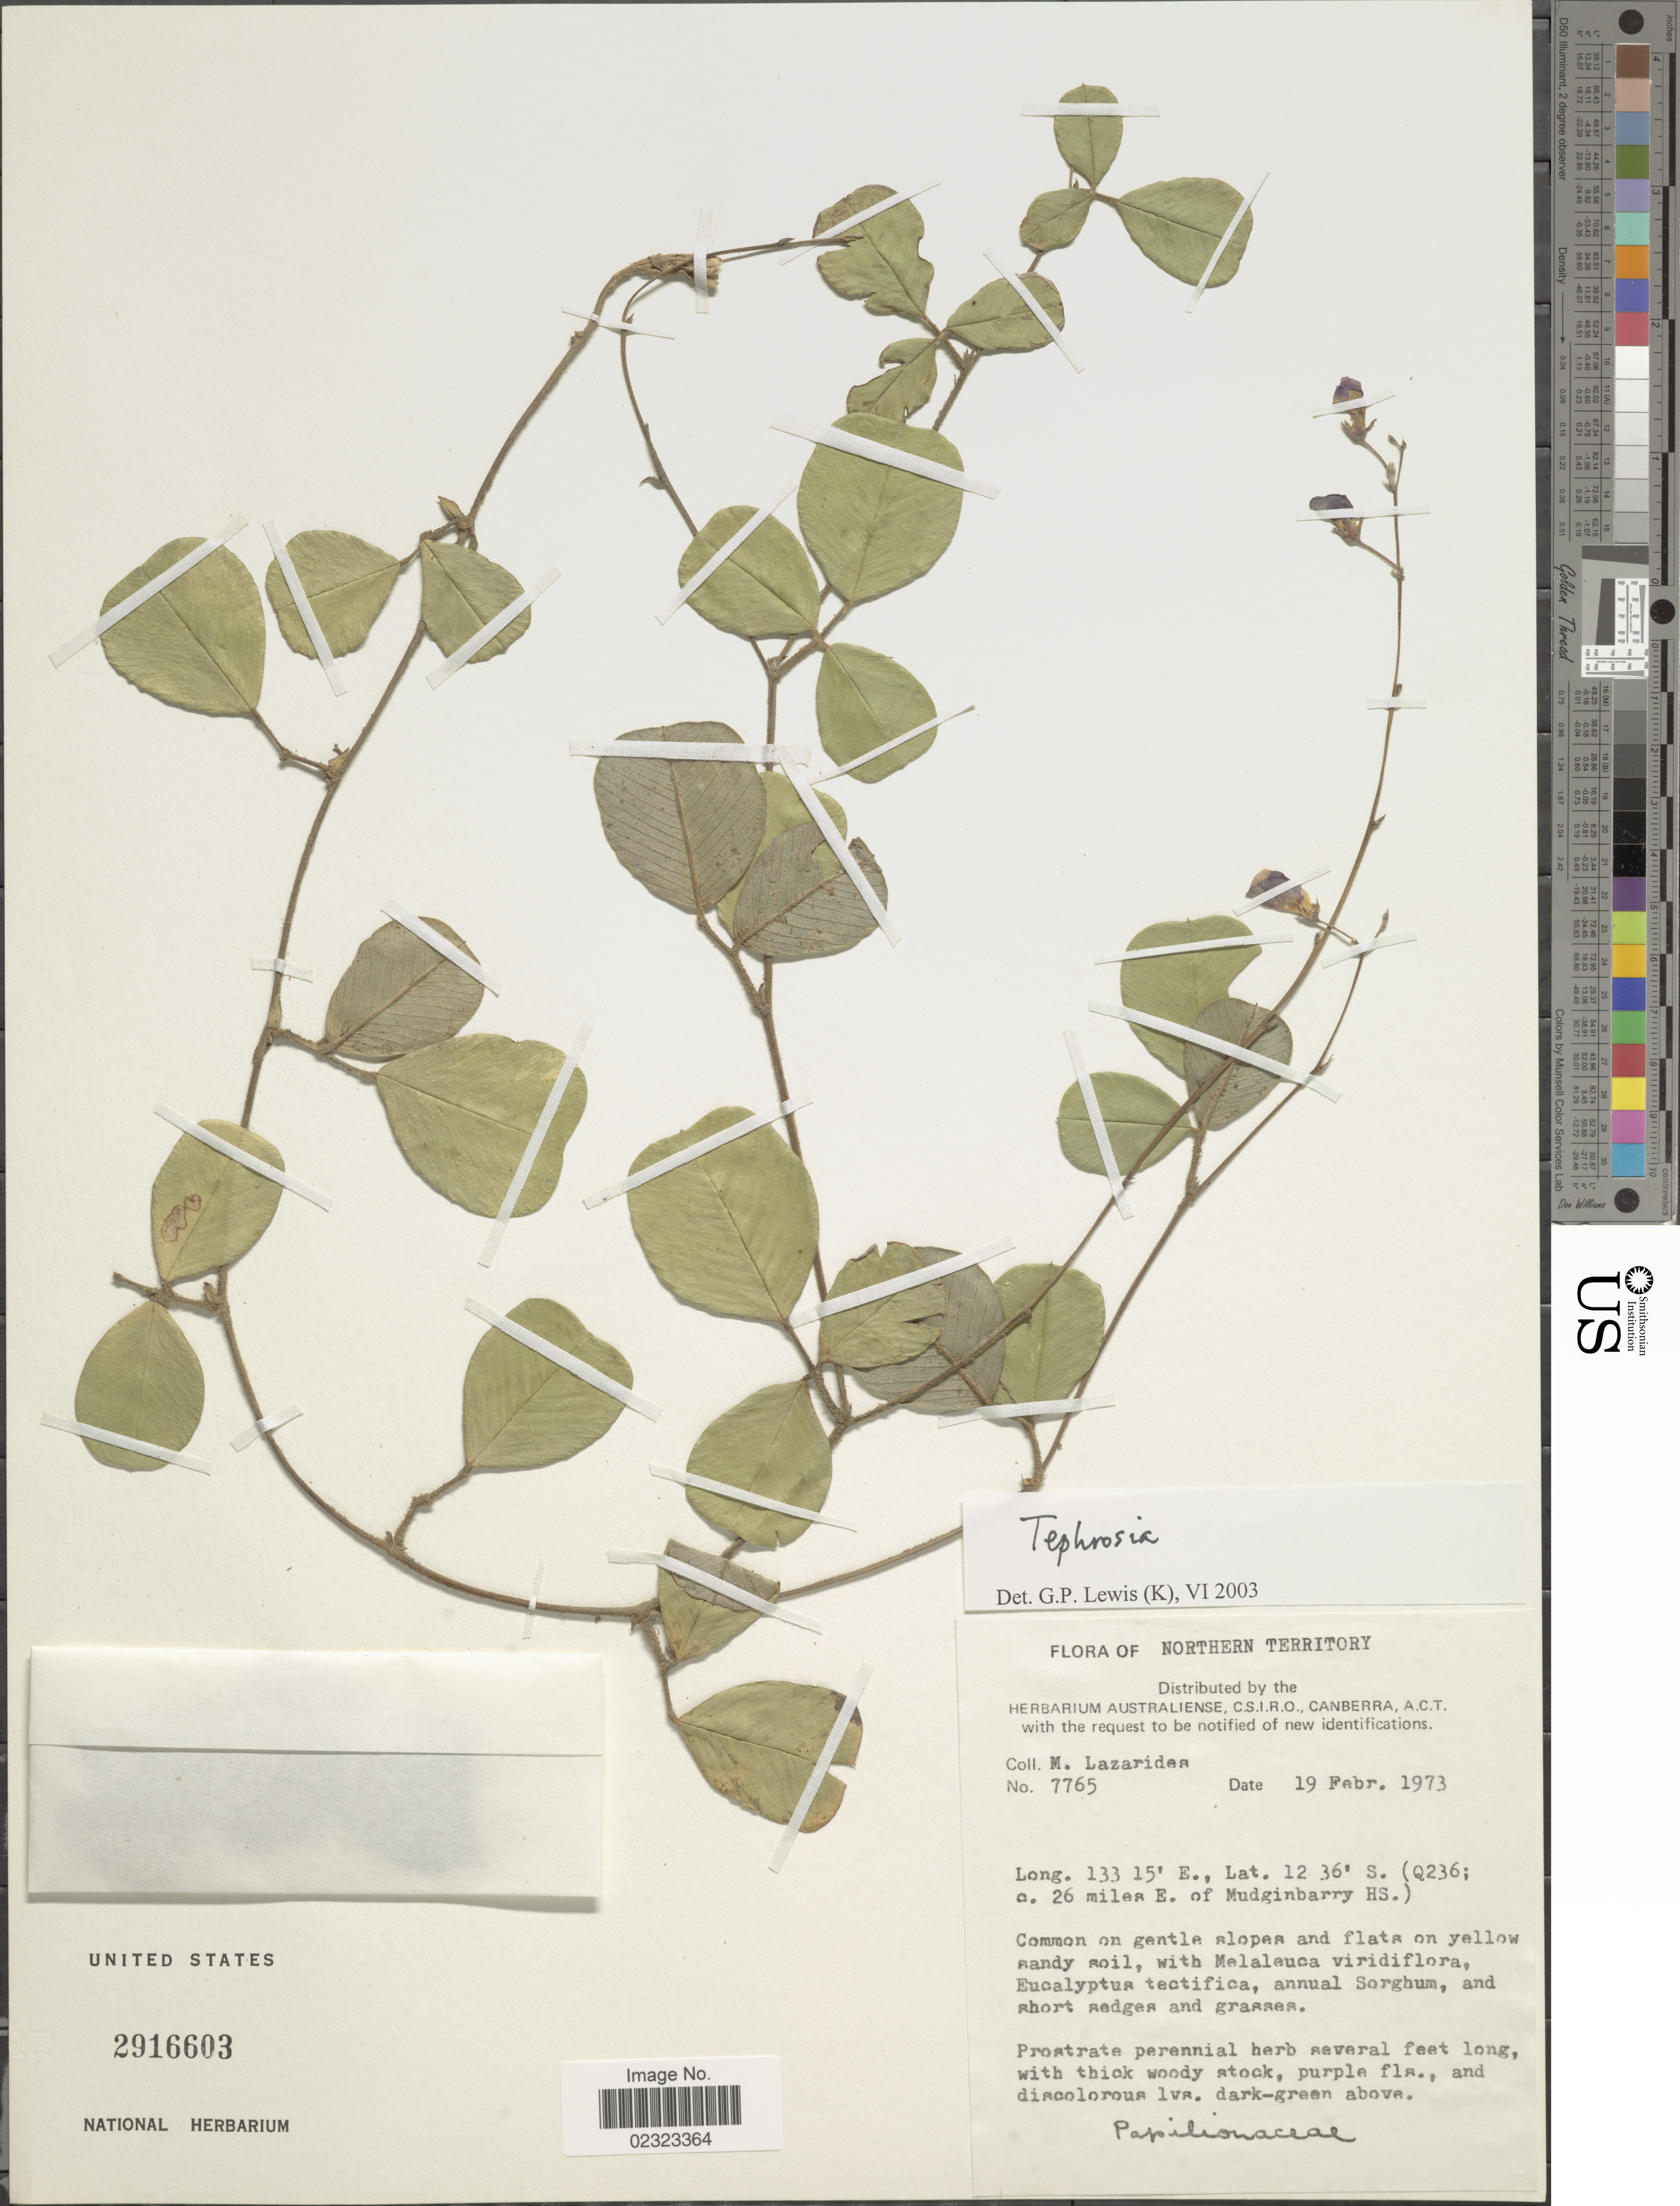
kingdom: Plantae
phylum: Tracheophyta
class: Magnoliopsida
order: Fabales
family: Fabaceae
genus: Tephrosia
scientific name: Tephrosia sp.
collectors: M. Lazarides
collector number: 7765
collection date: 1973-02-19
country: Australia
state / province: Northern Territory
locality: (Q236; c. 26 miles E. of Mudginbarry HS.), common on gentle slopes and flats.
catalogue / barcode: US 2916603